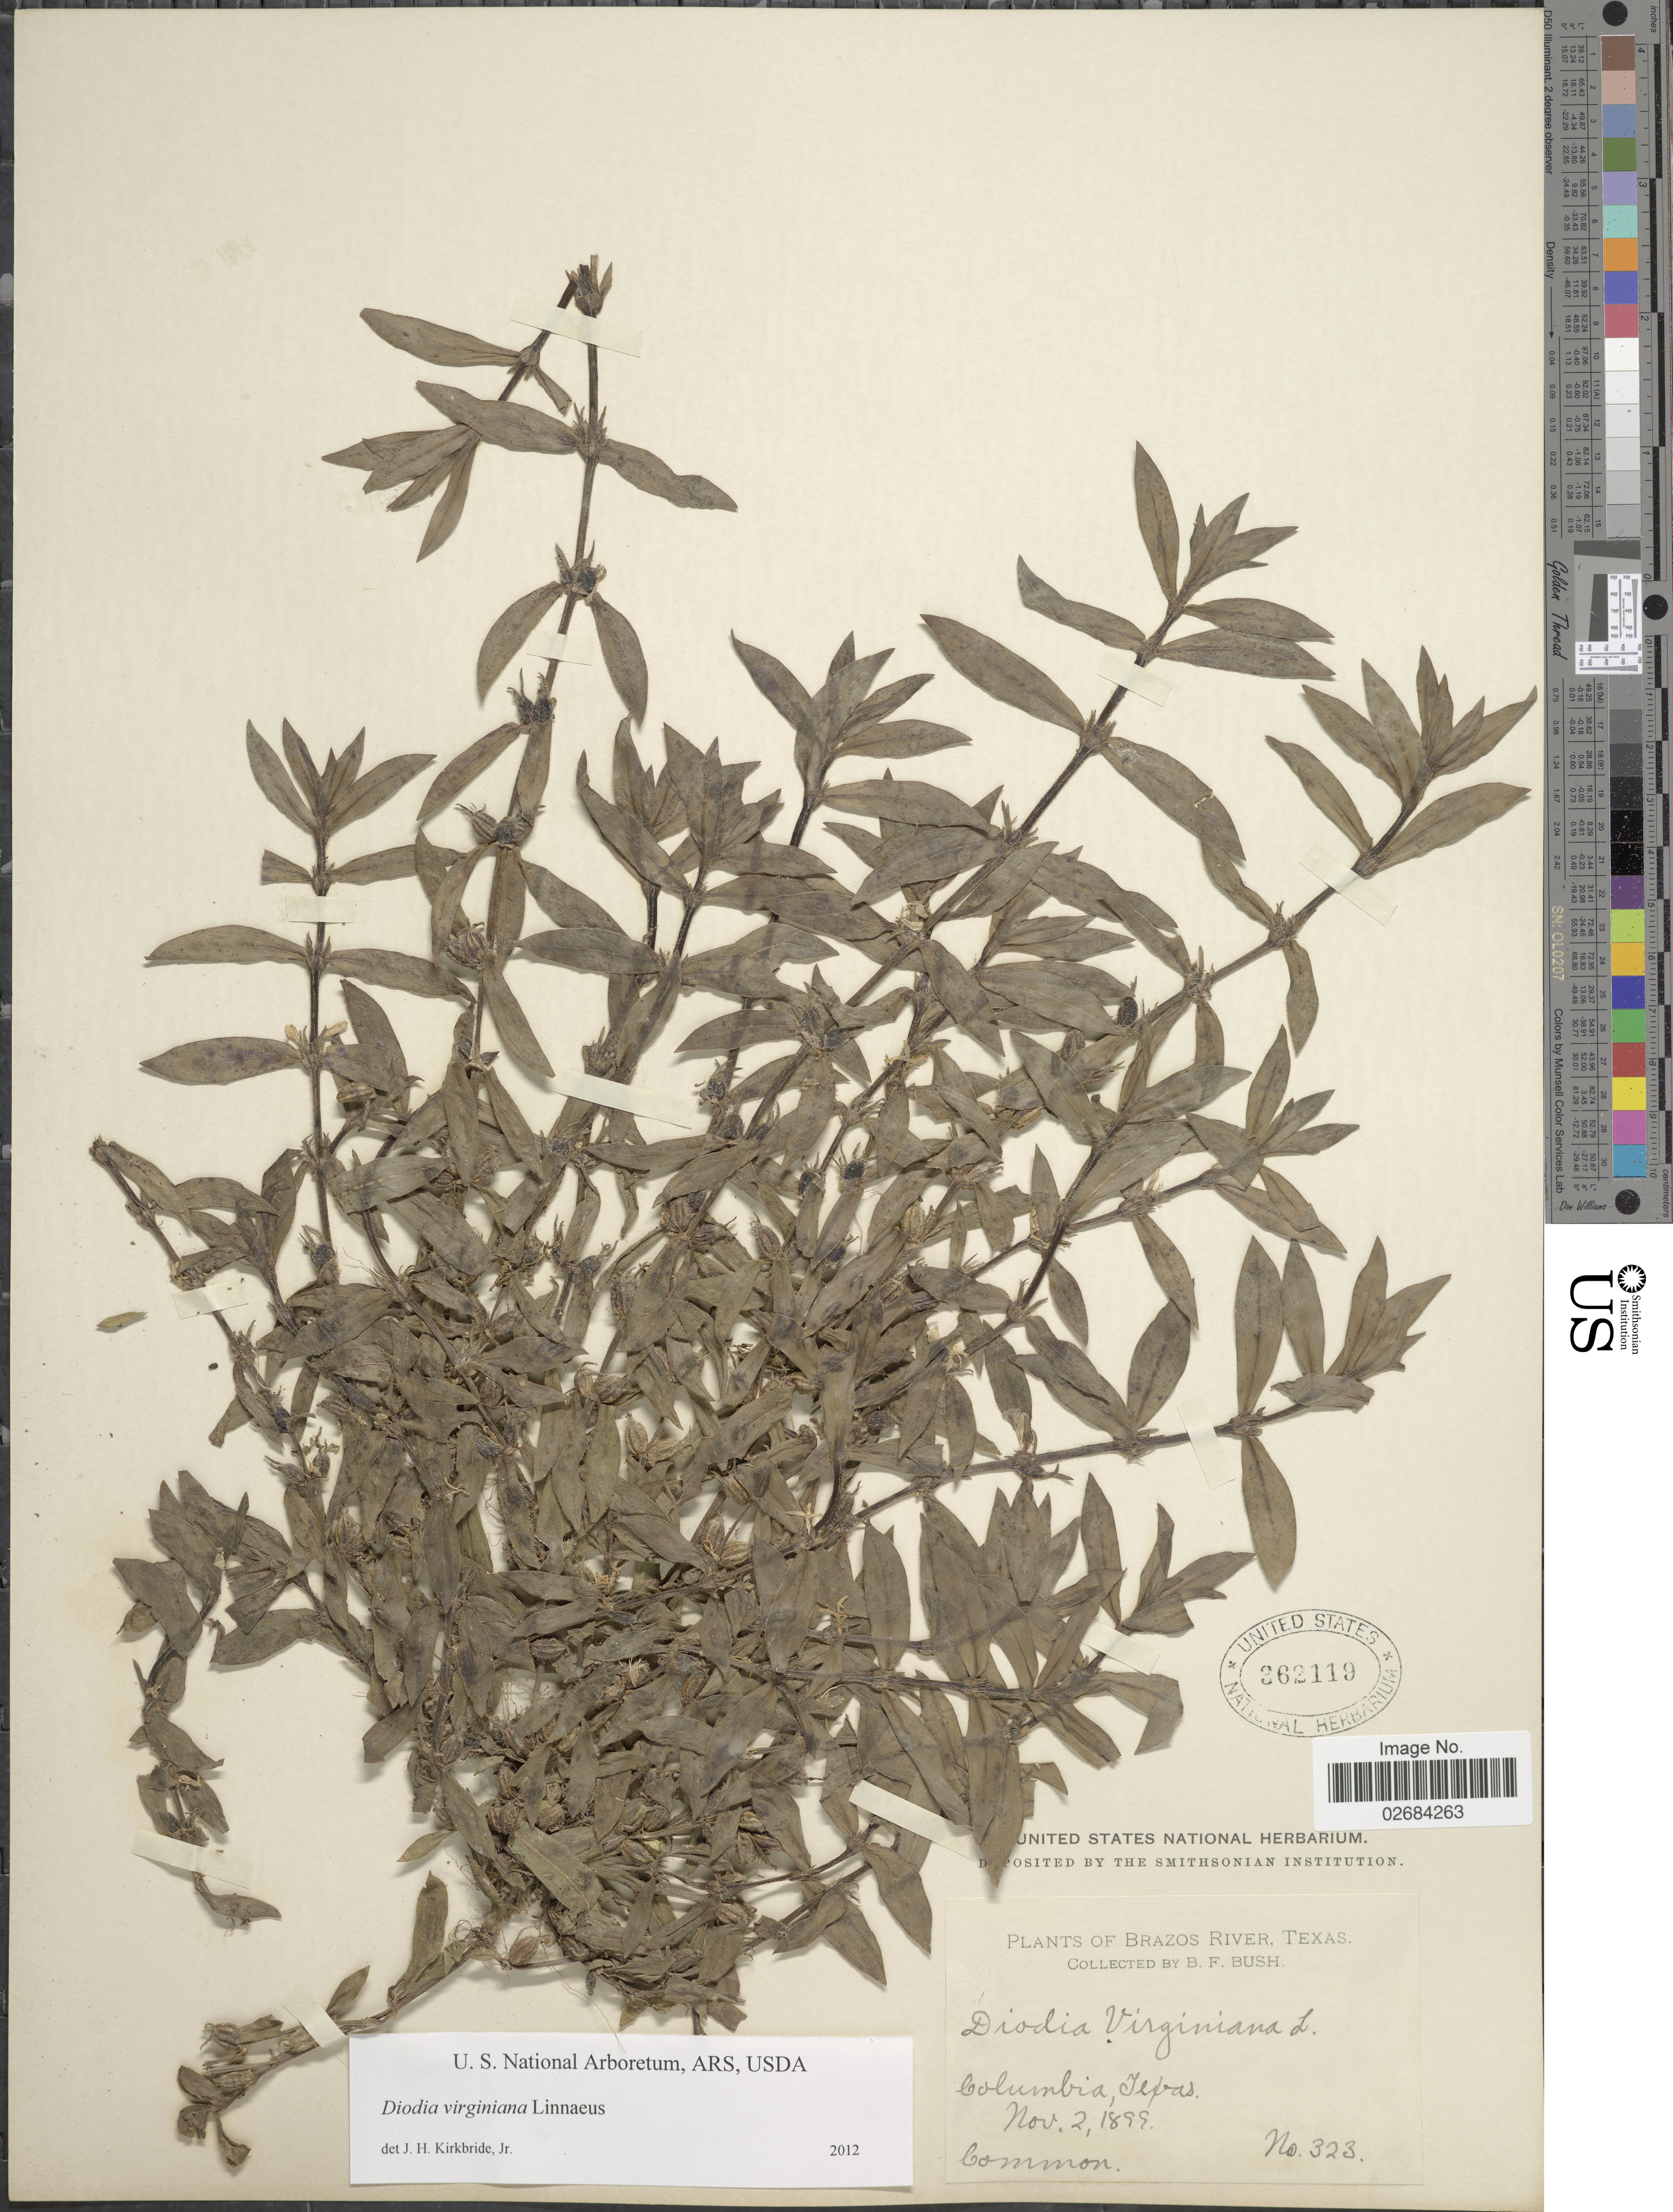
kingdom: Plantae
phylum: Tracheophyta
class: Magnoliopsida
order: Gentianales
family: Rubiaceae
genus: Diodia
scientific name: Diodia virginiana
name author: L.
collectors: B. F. Bush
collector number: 323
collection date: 1899-11-02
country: United States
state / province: Texas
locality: Brazos River. Columbia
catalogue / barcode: US 362119